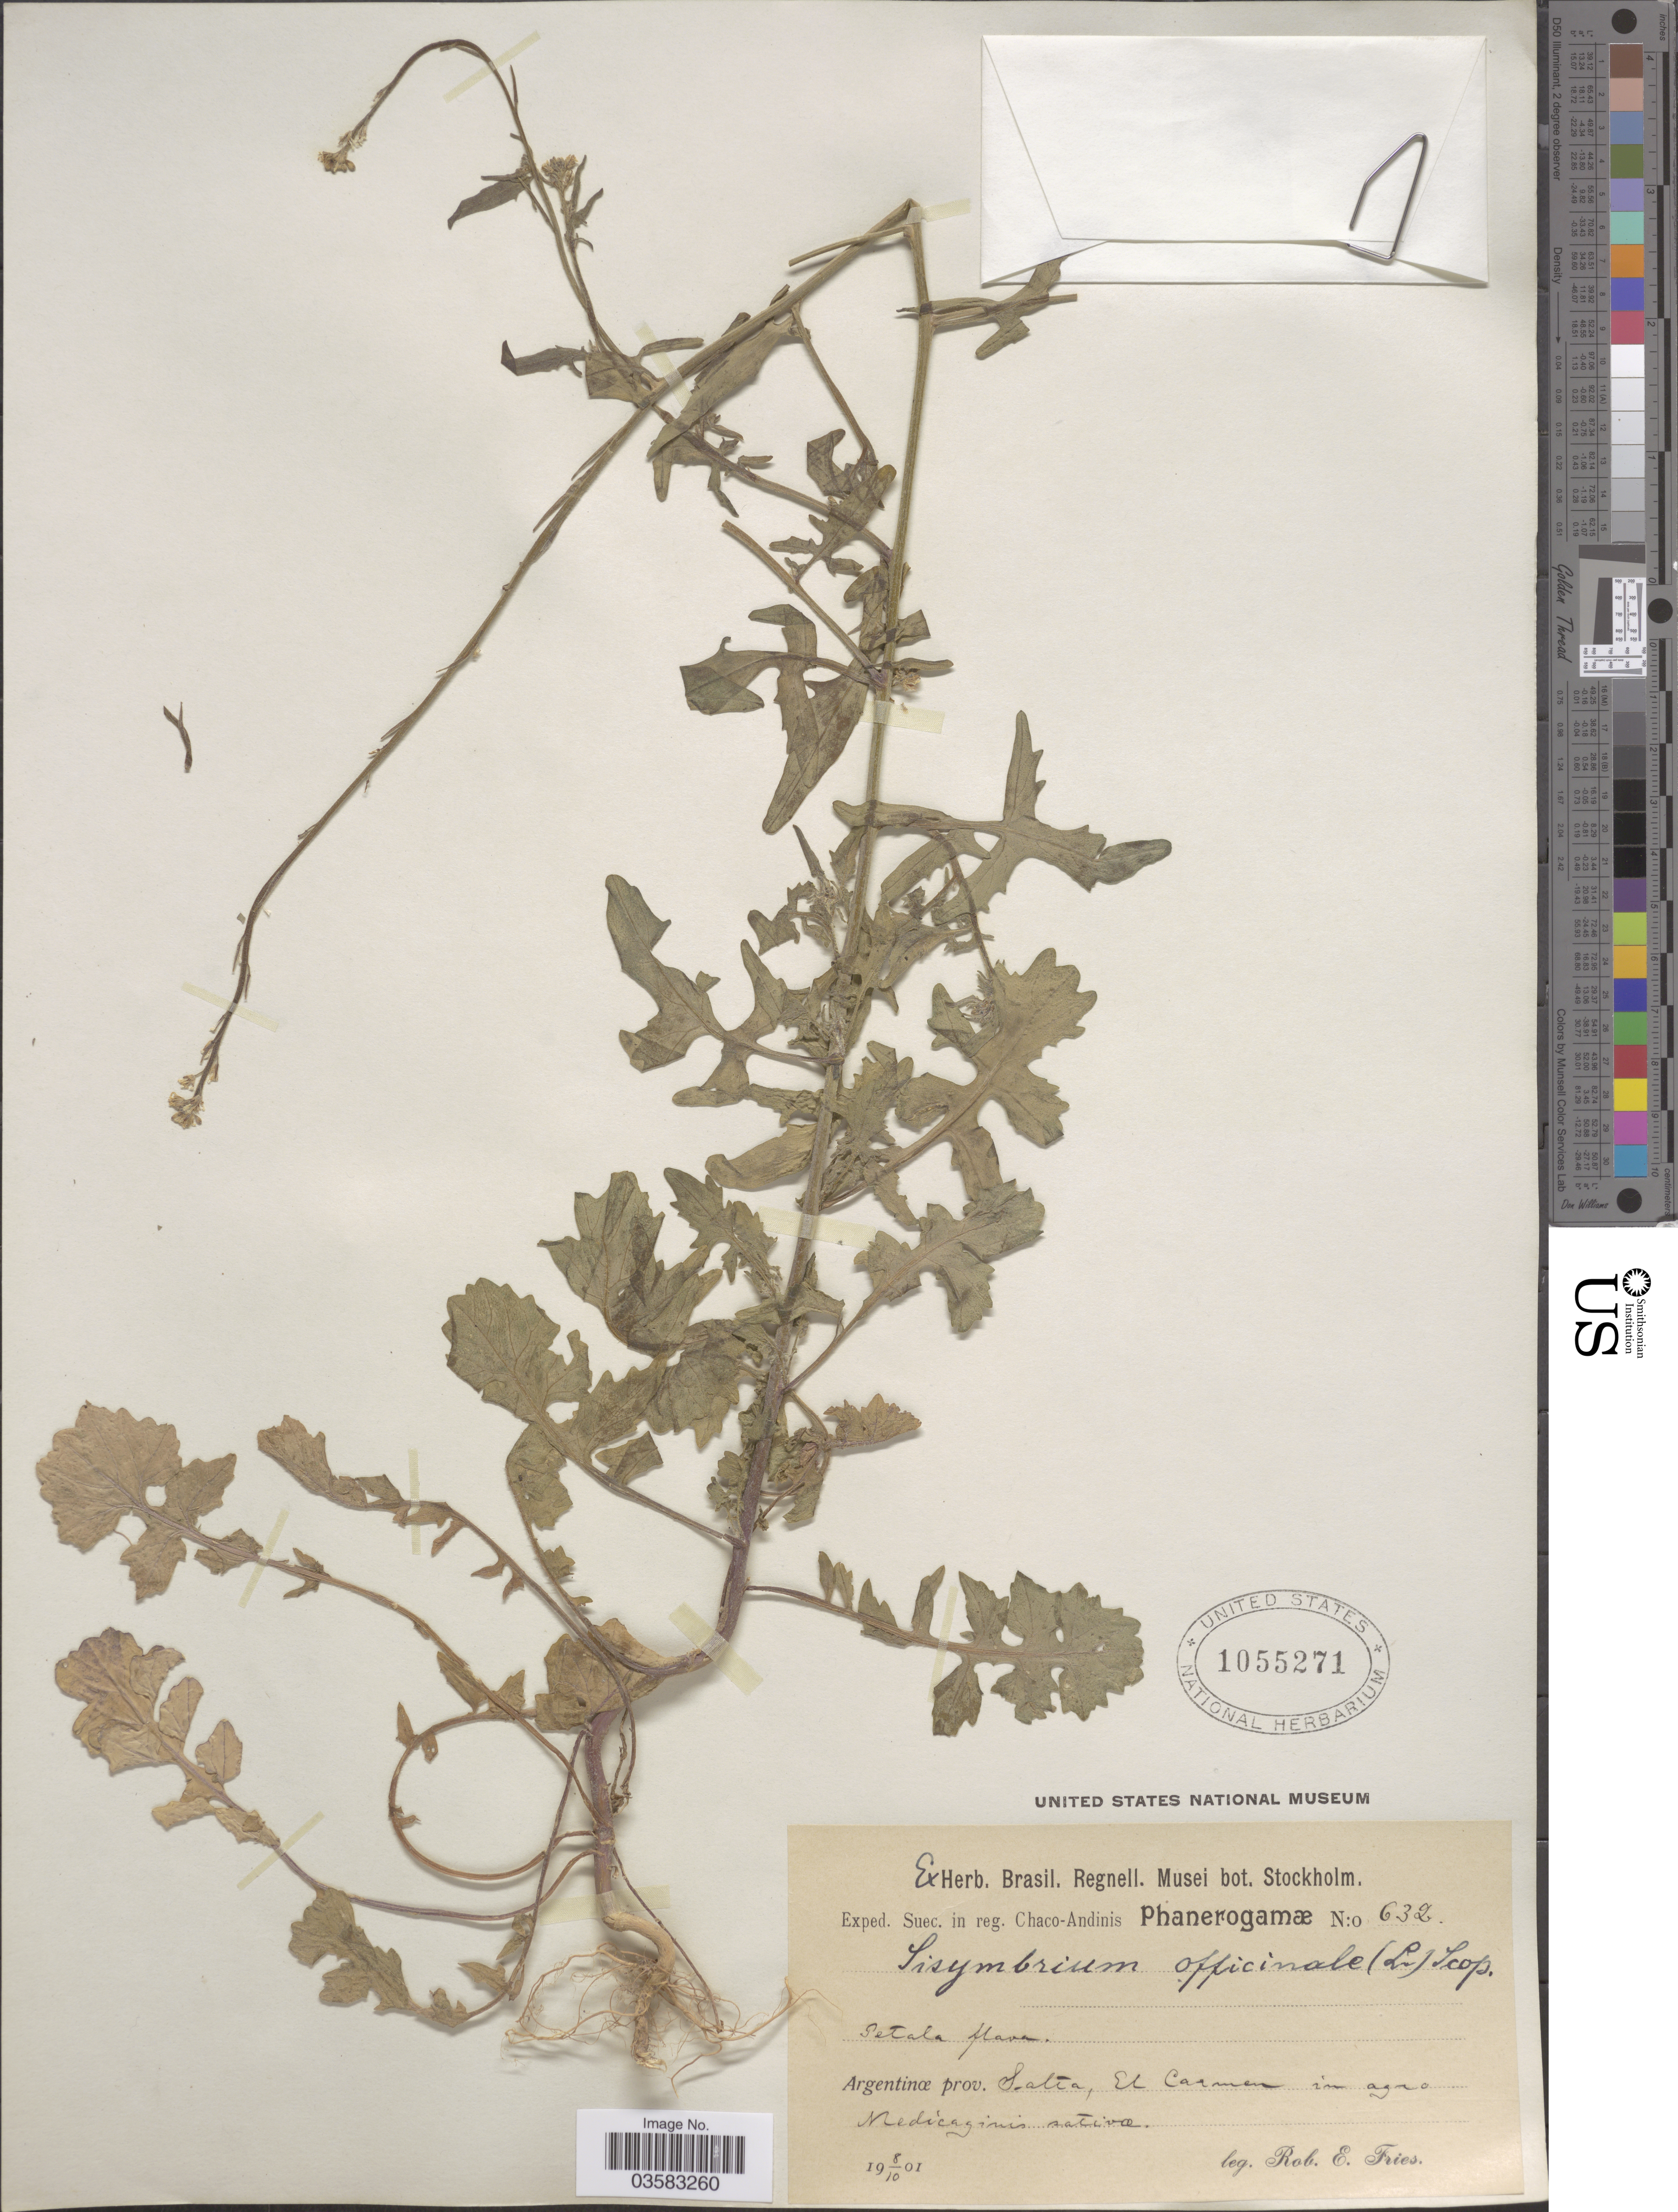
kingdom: Plantae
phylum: Tracheophyta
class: Magnoliopsida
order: Brassicales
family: Brassicaceae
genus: Sisymbrium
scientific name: Sisymbrium officinale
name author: (L.) Scop.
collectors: R. E. Fries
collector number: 632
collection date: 1901-10-08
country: Argentina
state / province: Salta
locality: In reg. Chaco-Andinis Phanerogamœ. El Carmen in agro Medicaginis sativa.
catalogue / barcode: US 1055271